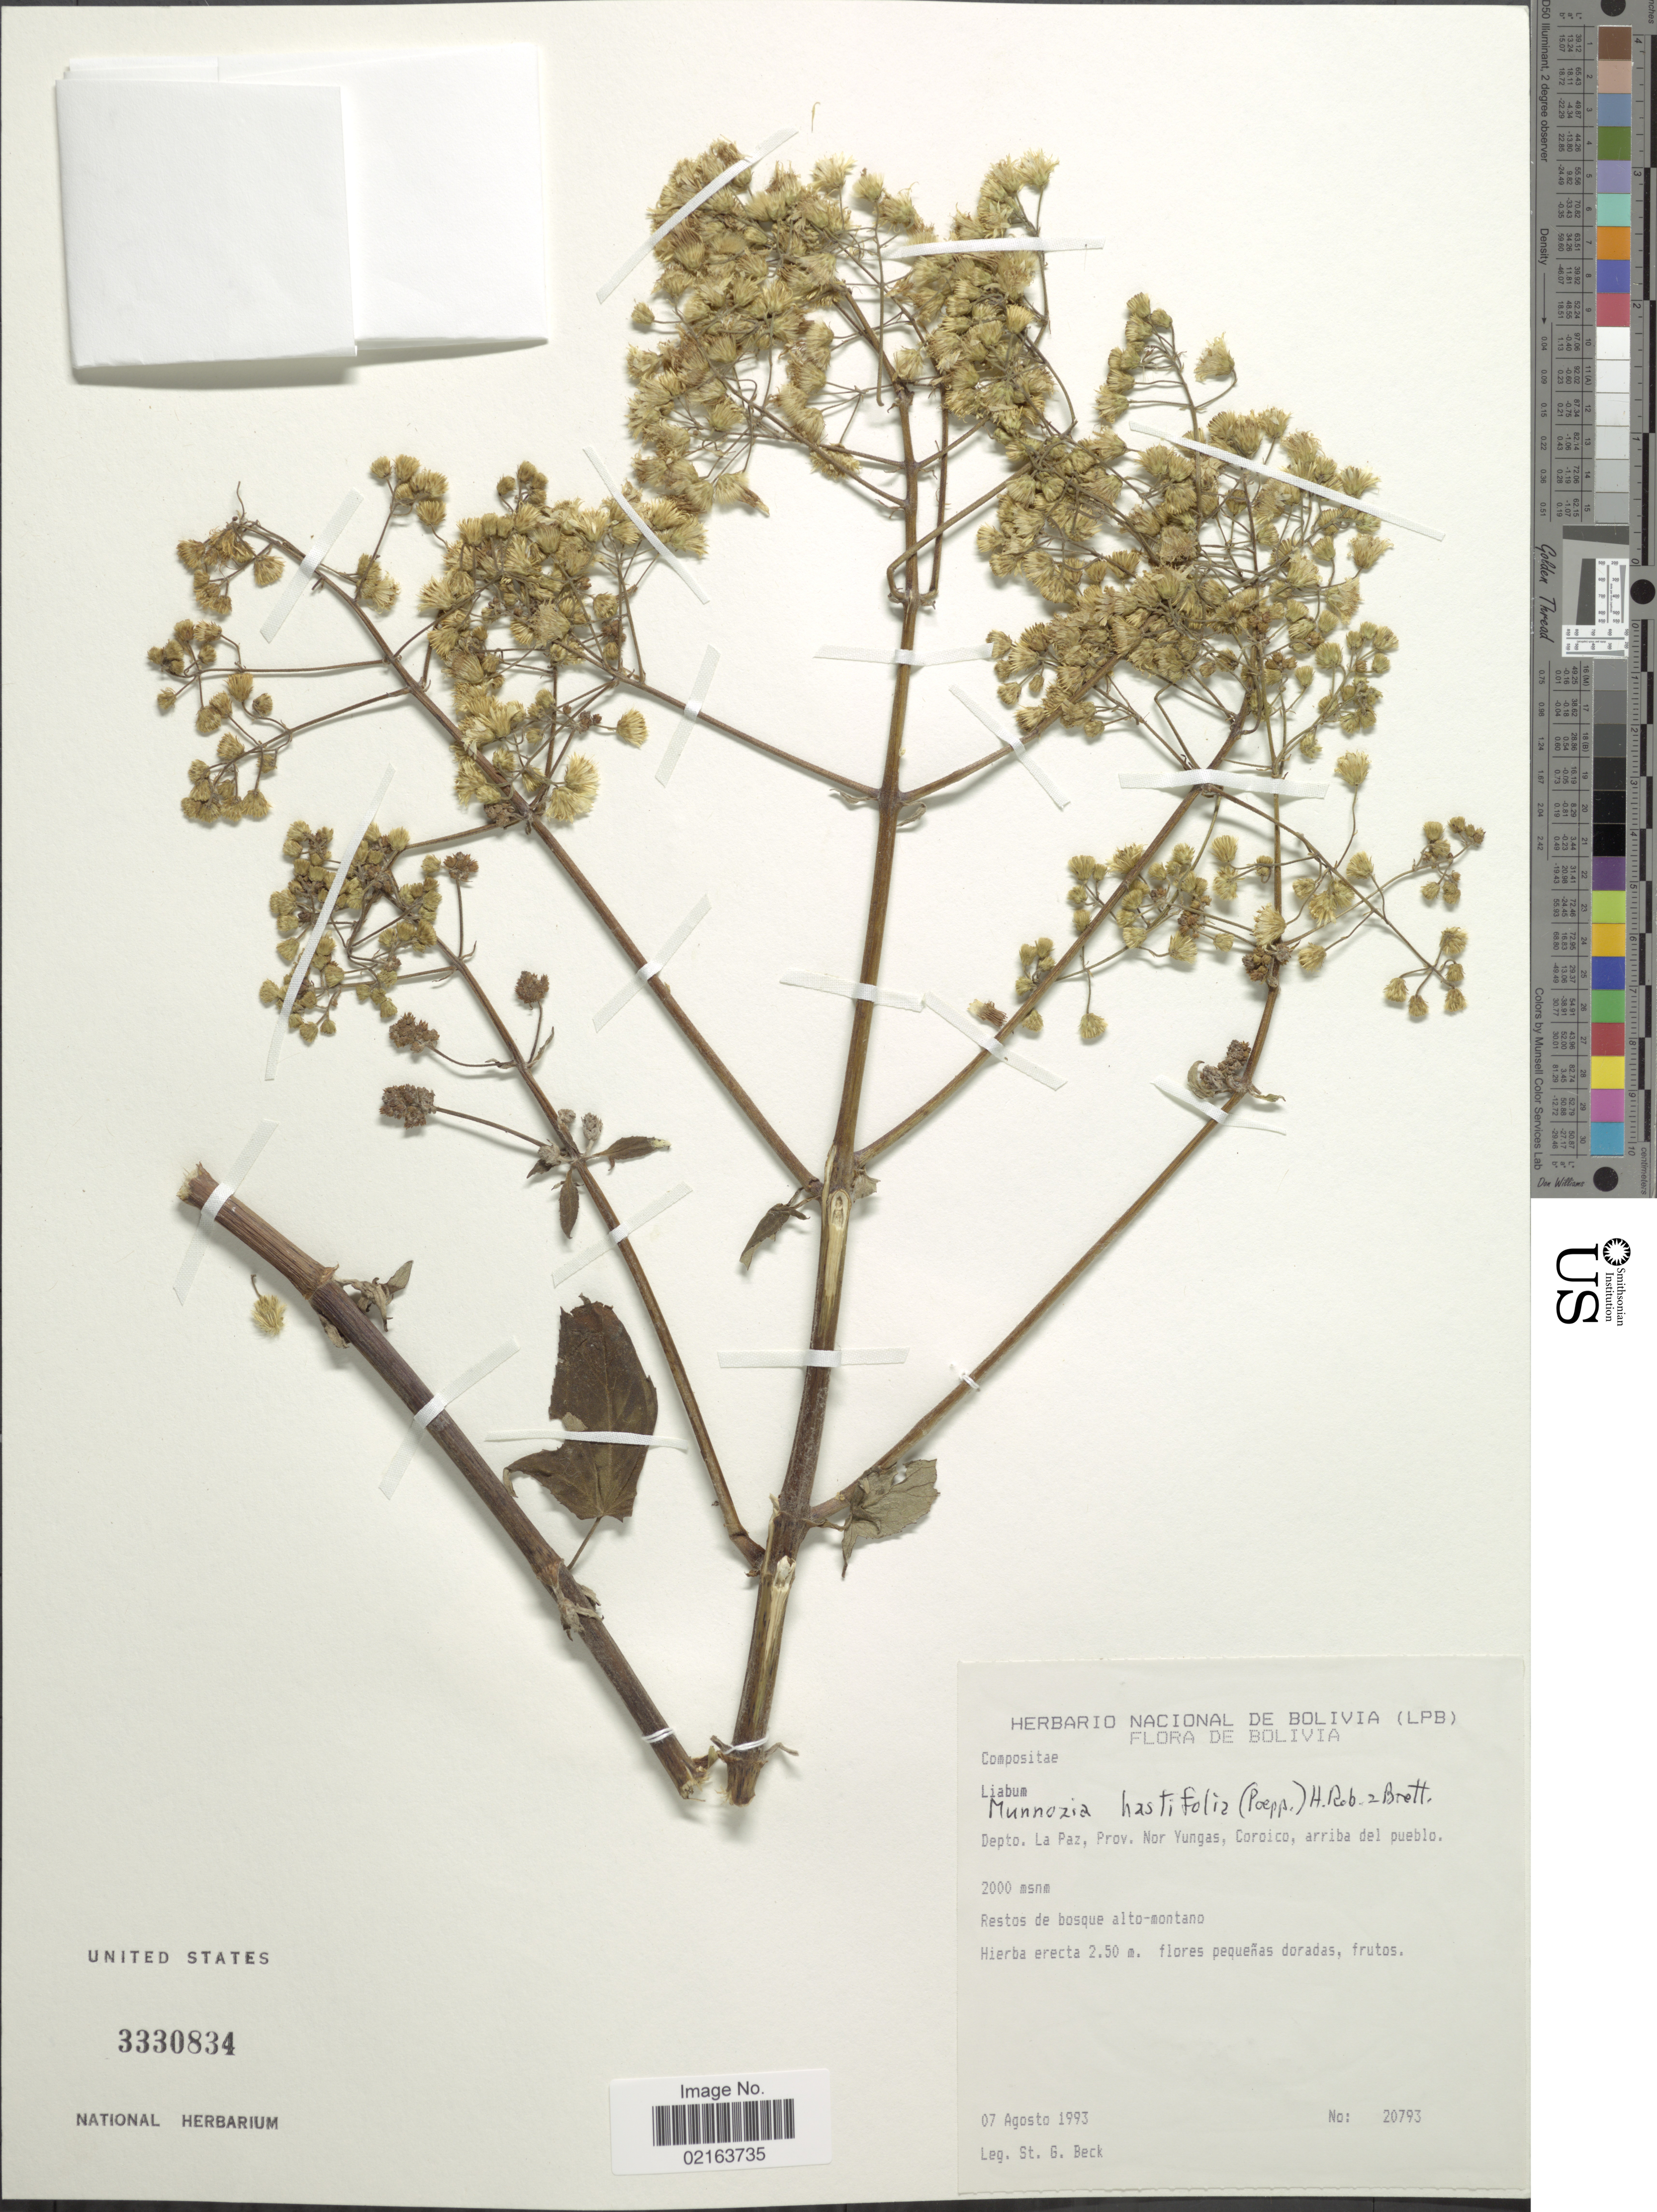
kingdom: Plantae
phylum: Tracheophyta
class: Magnoliopsida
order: Asterales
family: Asteraceae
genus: Munnozia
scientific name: Munnozia hastifolia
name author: (Poepp.) H. Rob. & Brettell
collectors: S. G. Beck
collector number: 20793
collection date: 1993-08-07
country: Bolivia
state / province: La Paz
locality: Depto, La Paz, Prov. Nor Yungas, Coroico, arriba del pueblo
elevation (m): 2000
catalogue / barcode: US 3330834